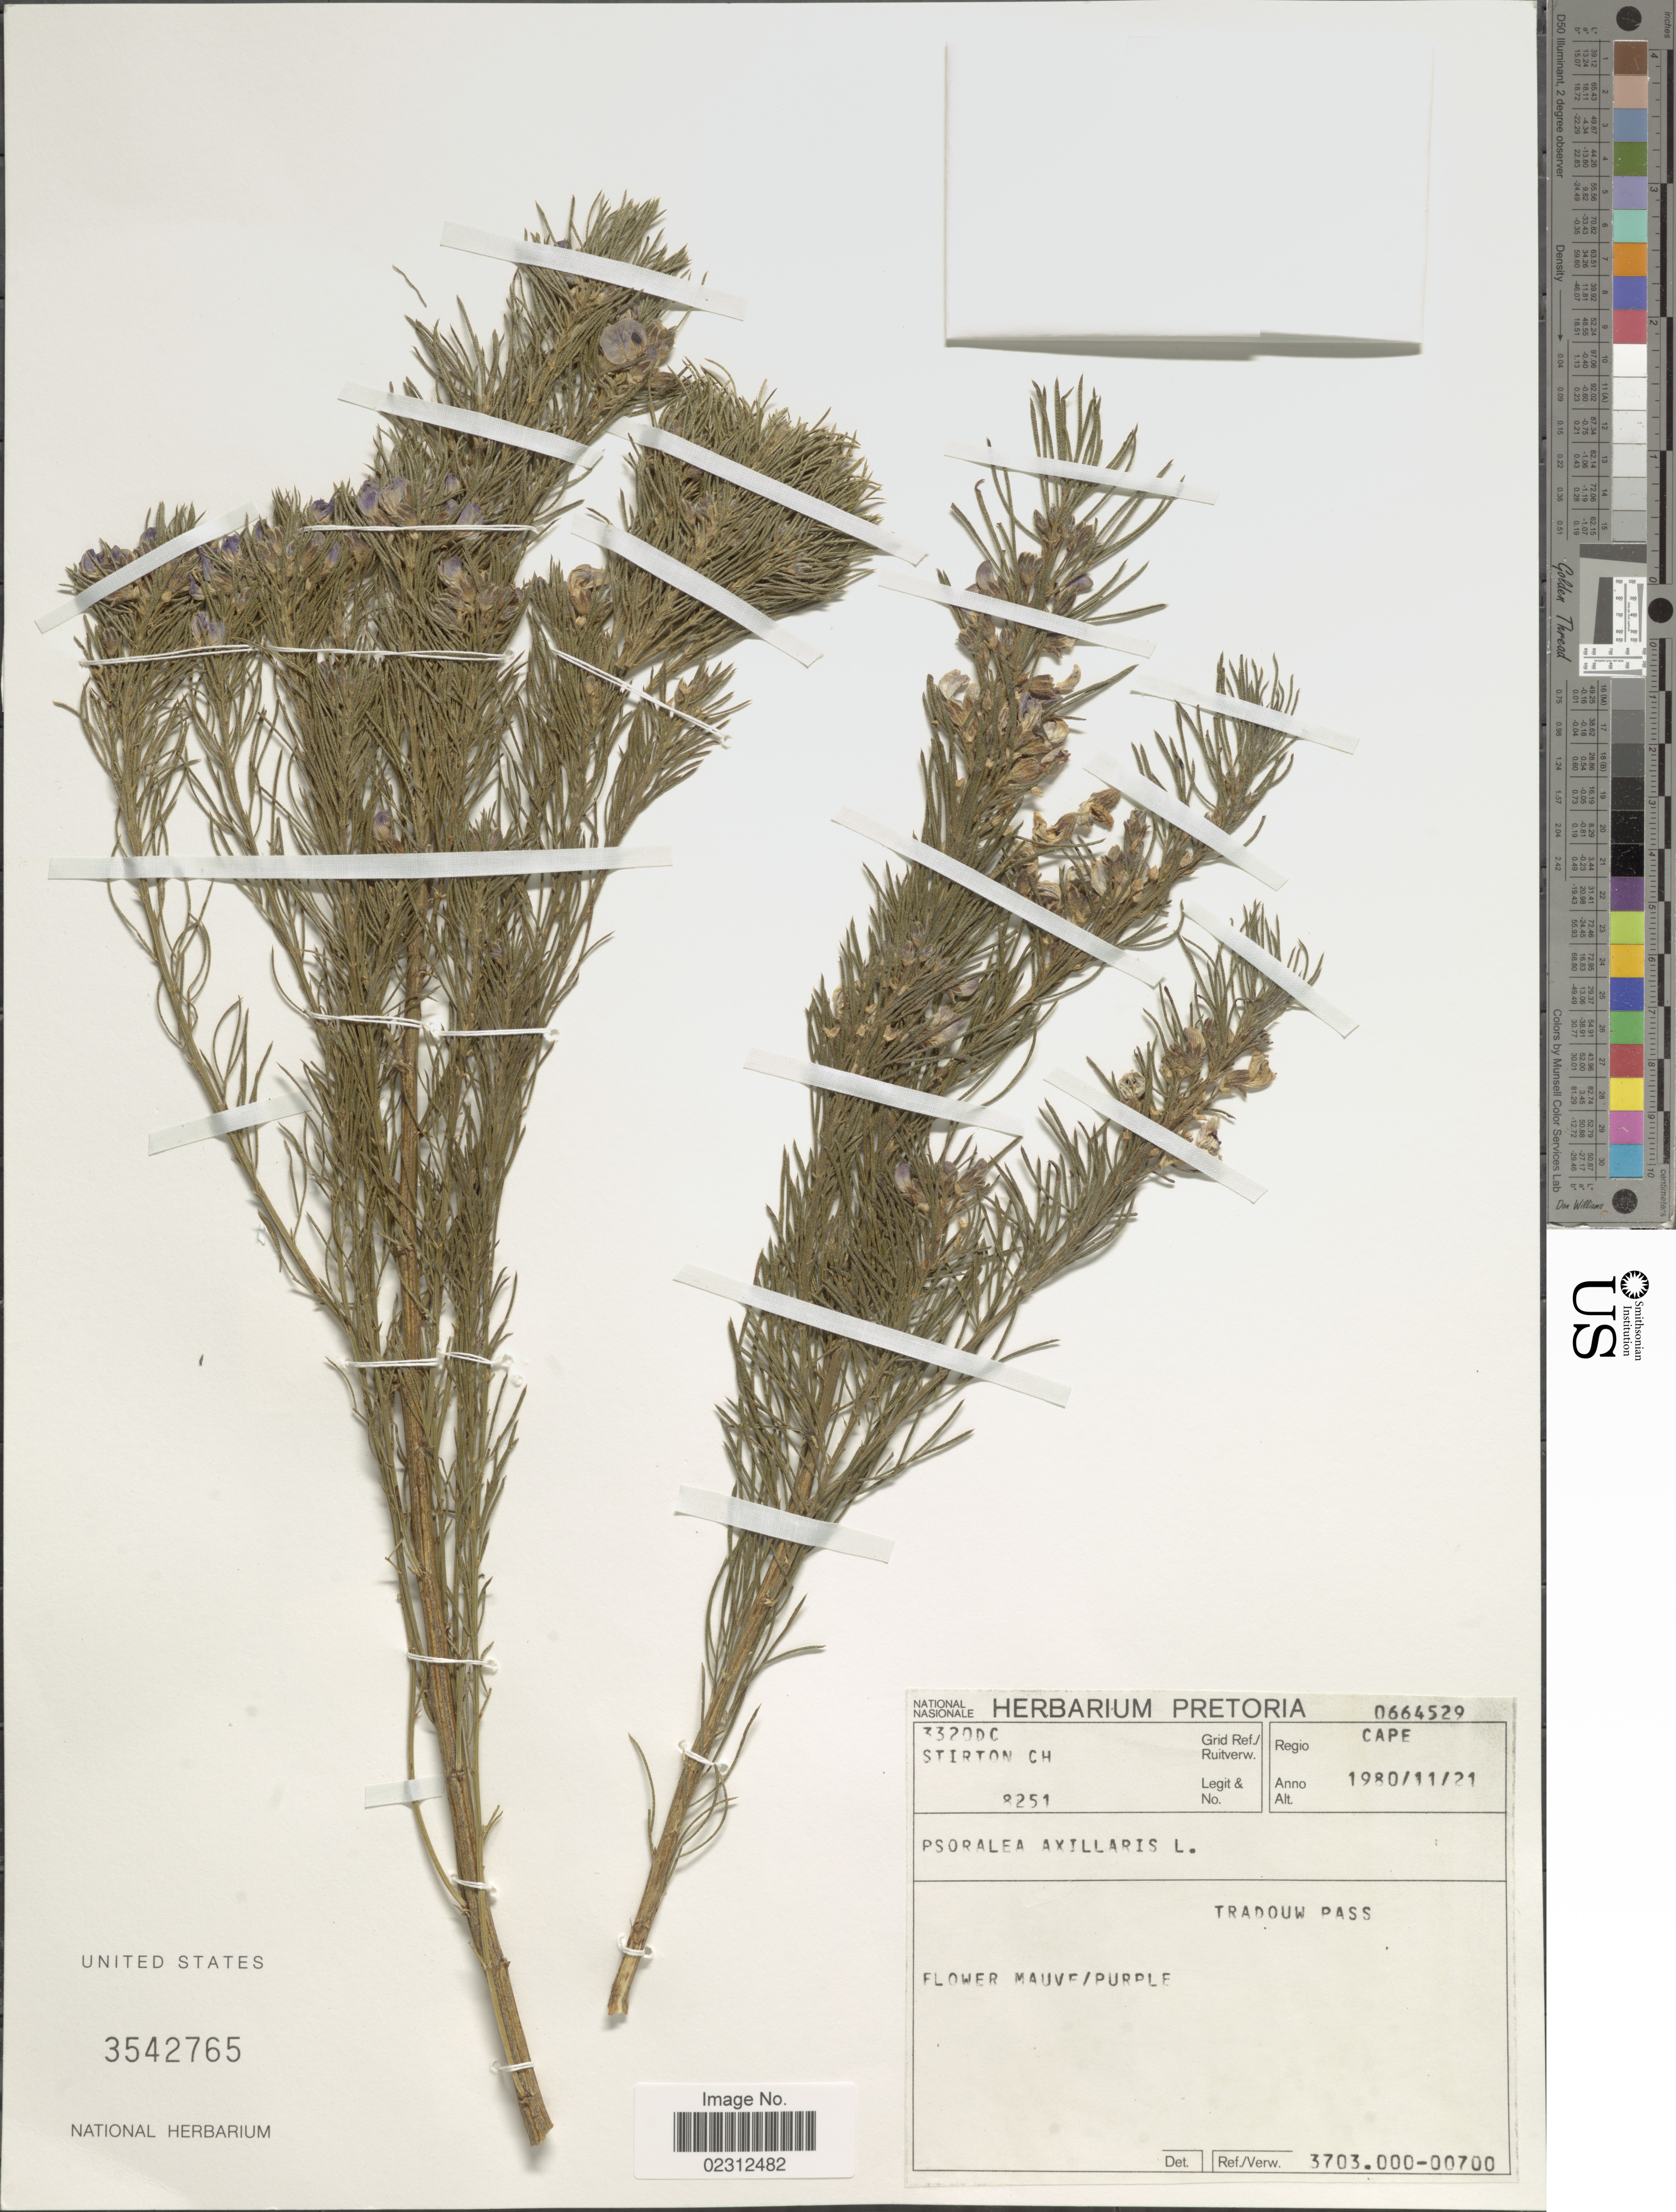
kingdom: Plantae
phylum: Tracheophyta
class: Magnoliopsida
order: Fabales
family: Fabaceae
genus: Psoralea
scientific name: Psoralea axillaris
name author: L. f.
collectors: C. H. Stirton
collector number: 9251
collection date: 1980-11-21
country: South Africa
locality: Cape, Tradouw Pass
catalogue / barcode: US 3542765